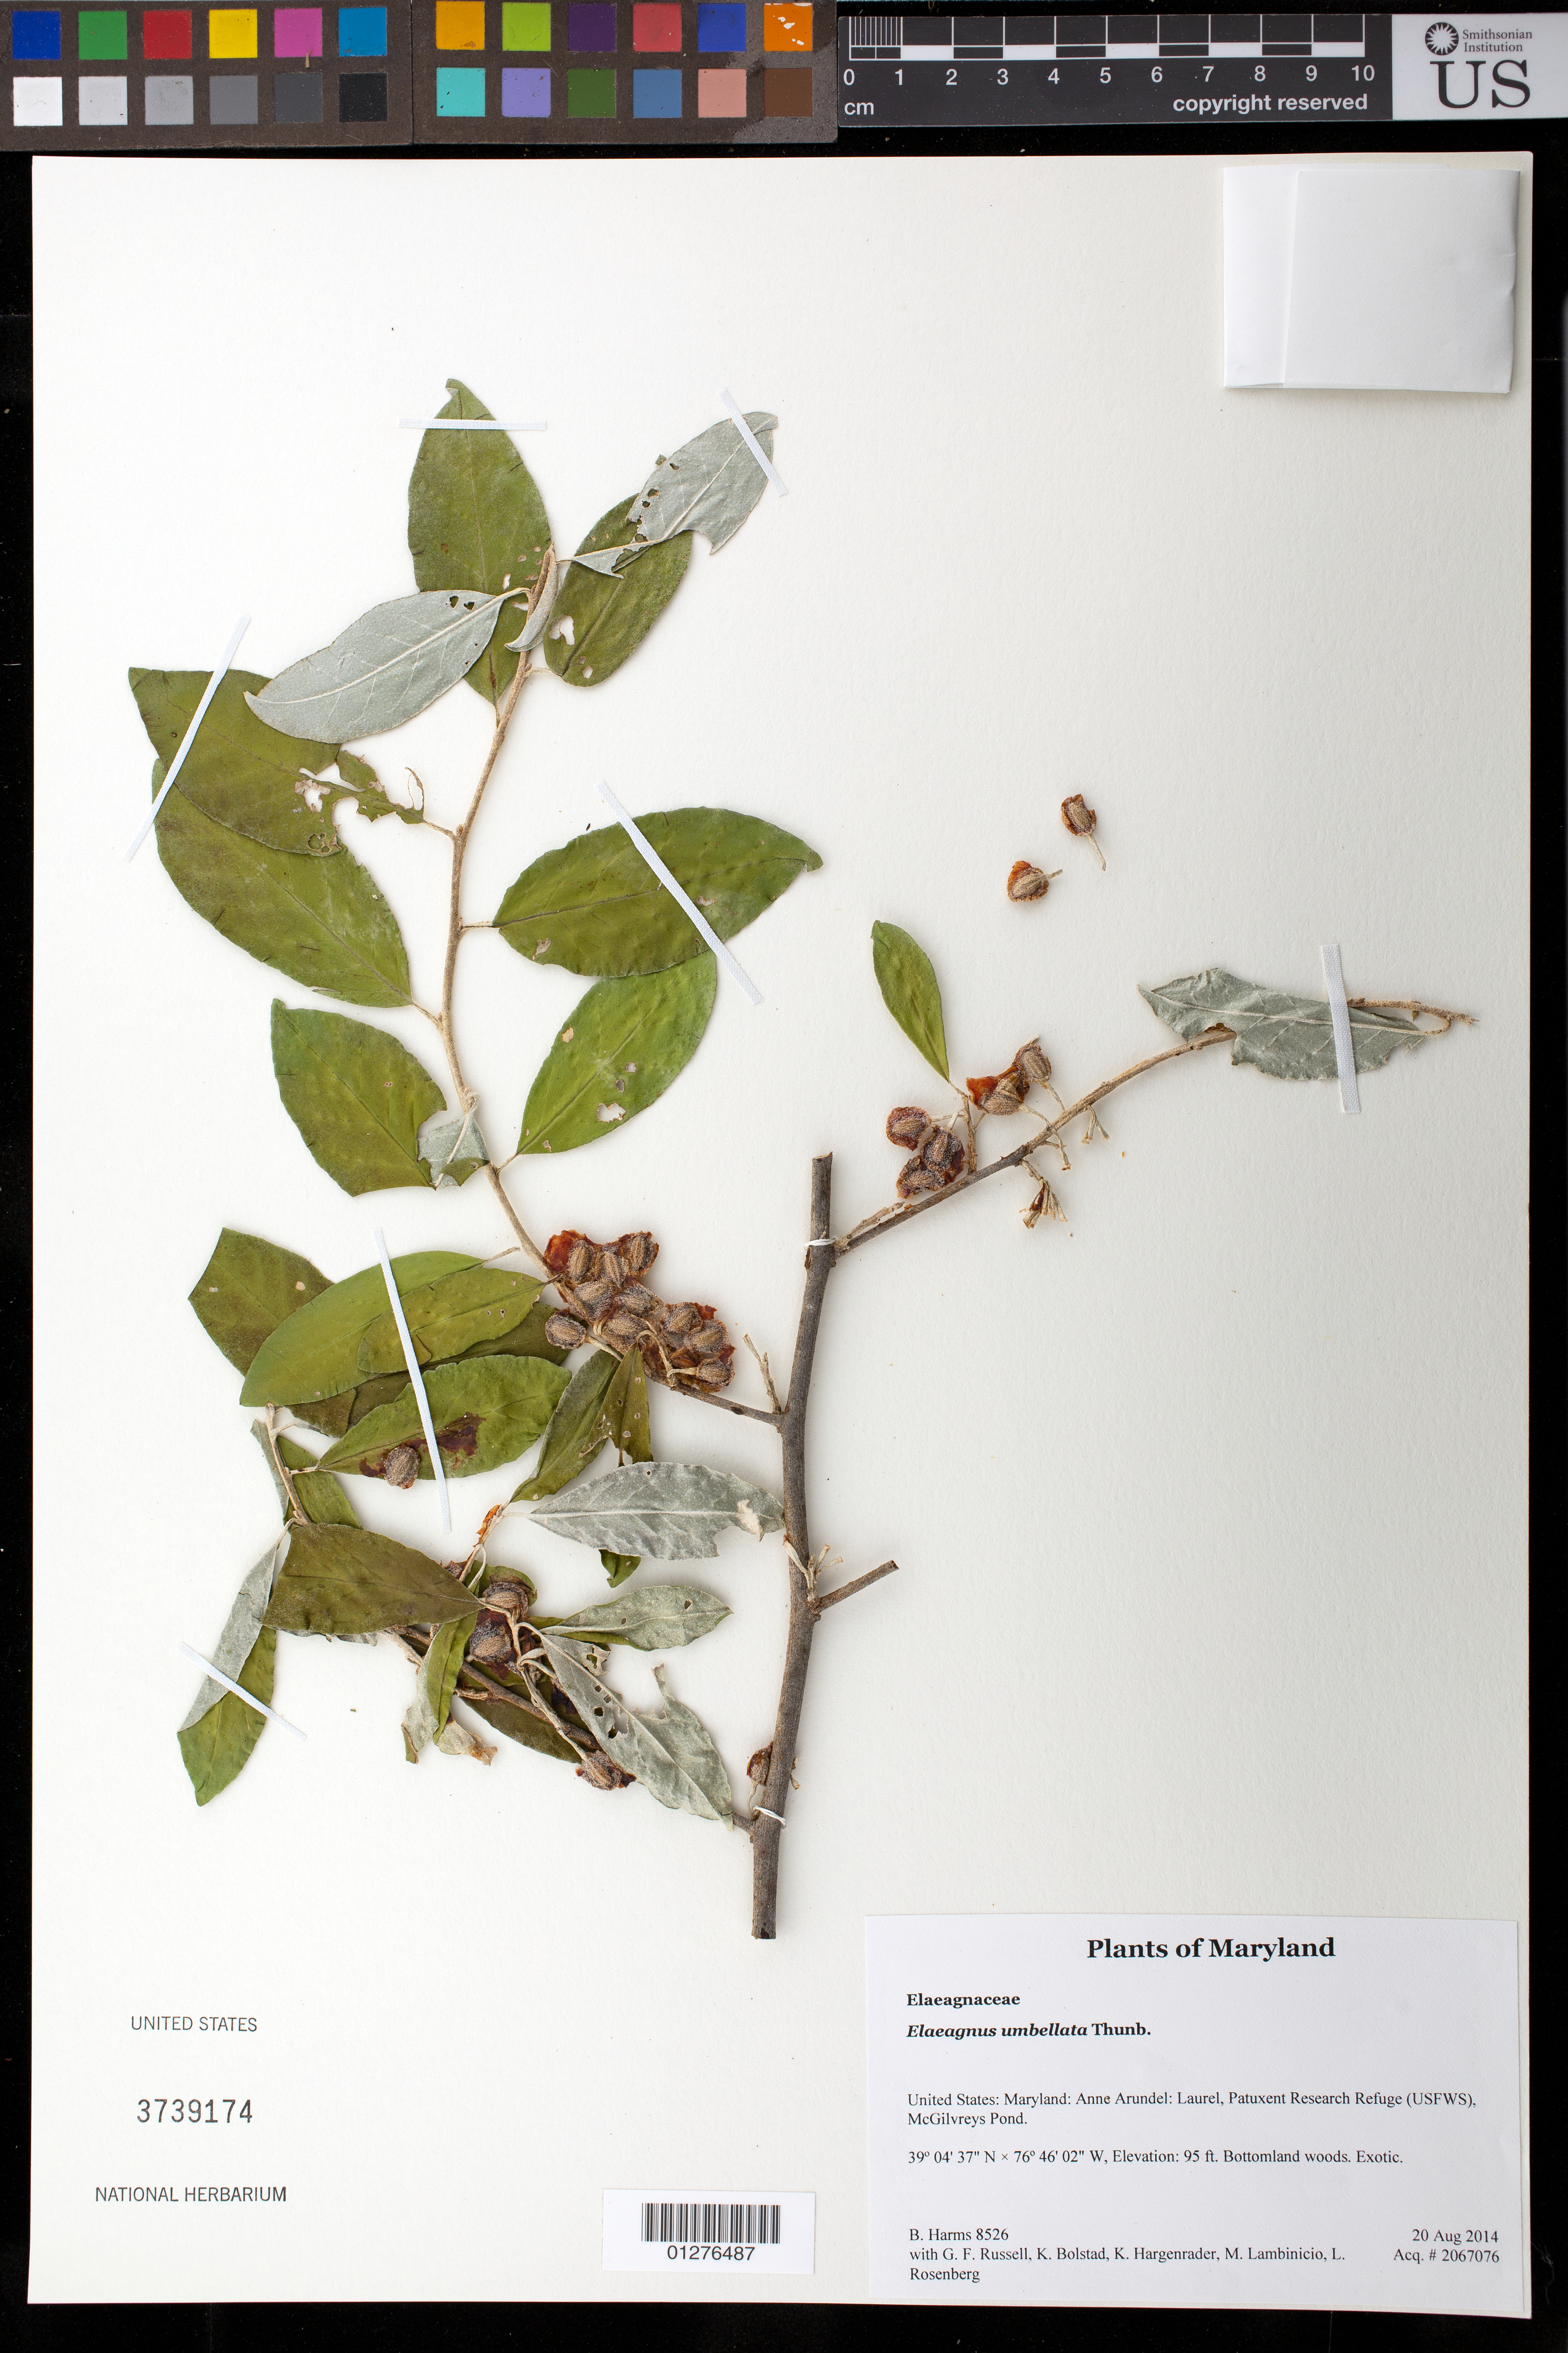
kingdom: Plantae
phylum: Tracheophyta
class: Magnoliopsida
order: Rosales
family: Elaeagnaceae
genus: Elaeagnus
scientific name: Elaeagnus umbellata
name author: Thunb.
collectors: B. Harms, G. Russell, K. Bolstad, K. Hargenrader, M. Lambinicio & L. Rosenberg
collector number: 8526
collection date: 2014-08-20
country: United States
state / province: Maryland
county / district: Anne Arundel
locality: Laurel, Patuxent Research Refuge (USFWS), McGilvreys Pond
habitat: Bottomland woods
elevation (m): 29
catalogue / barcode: US 3739174